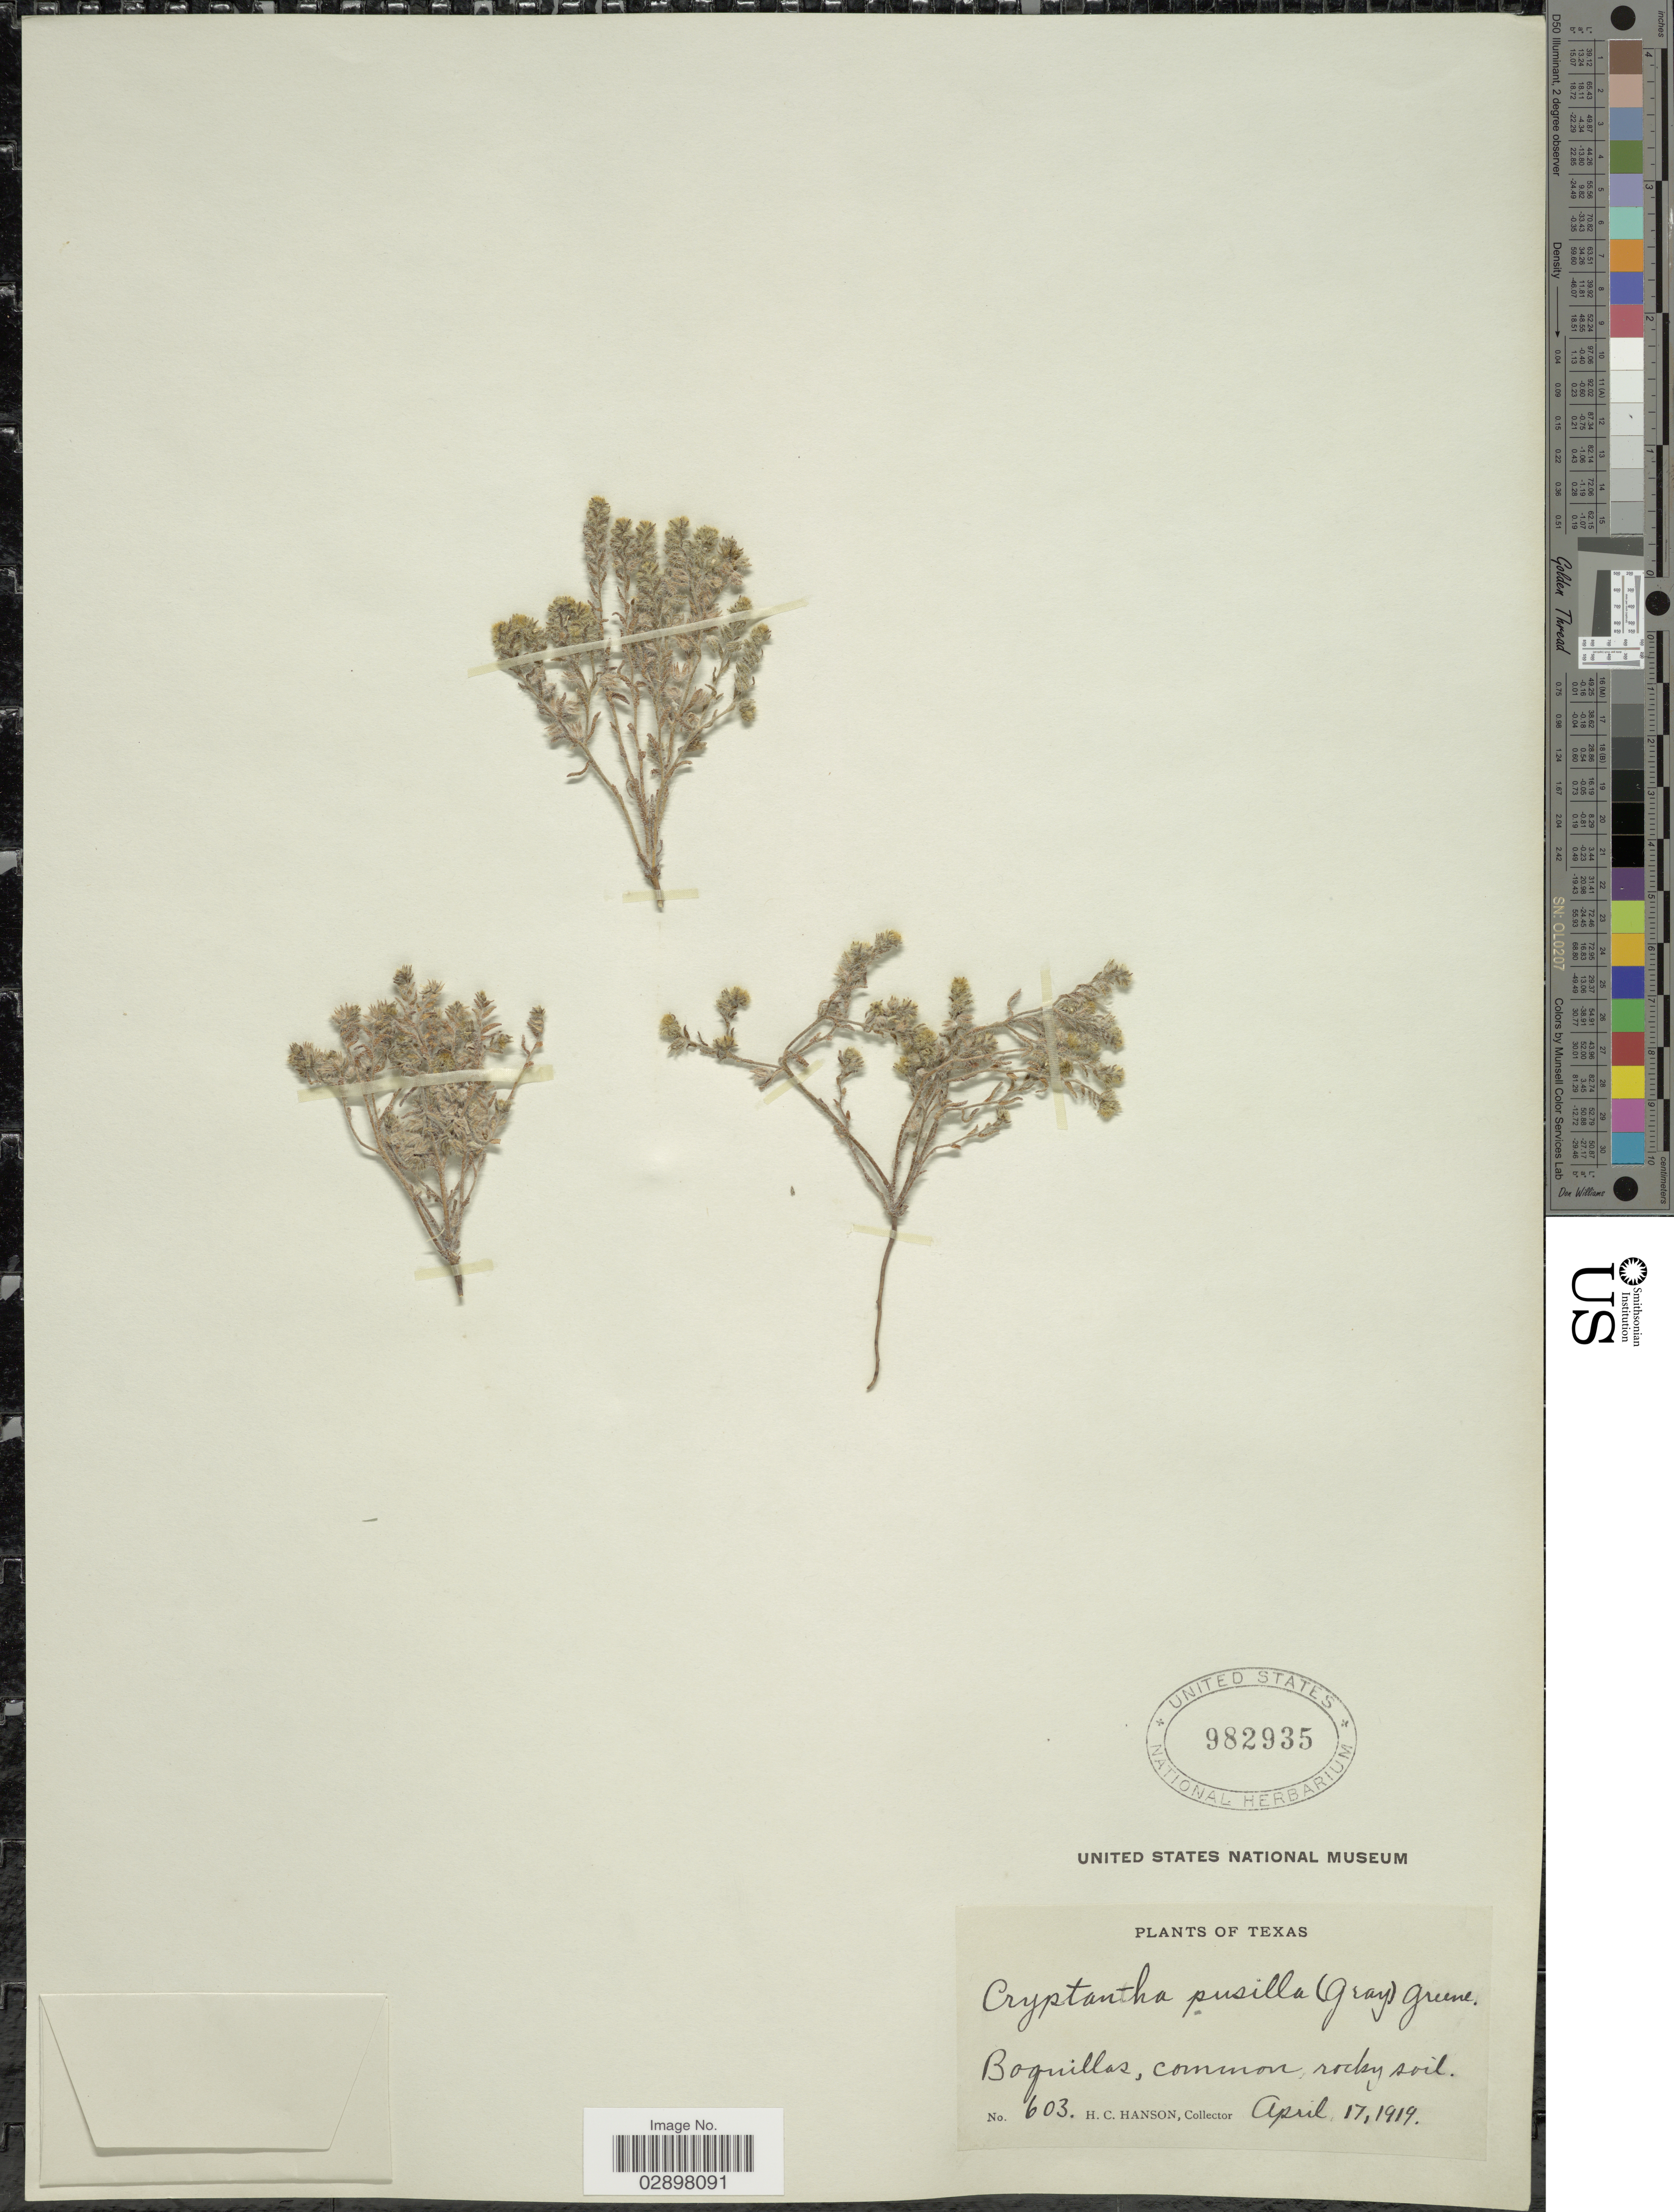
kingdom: Plantae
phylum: Tracheophyta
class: Magnoliopsida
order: Boraginales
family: Boraginaceae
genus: Cryptantha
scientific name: Cryptantha pusilla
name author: (Torr. & A. Gray) Greene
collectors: H. Hanson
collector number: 603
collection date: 1919-04-17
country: United States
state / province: Texas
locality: Boquillas.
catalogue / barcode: US 982935